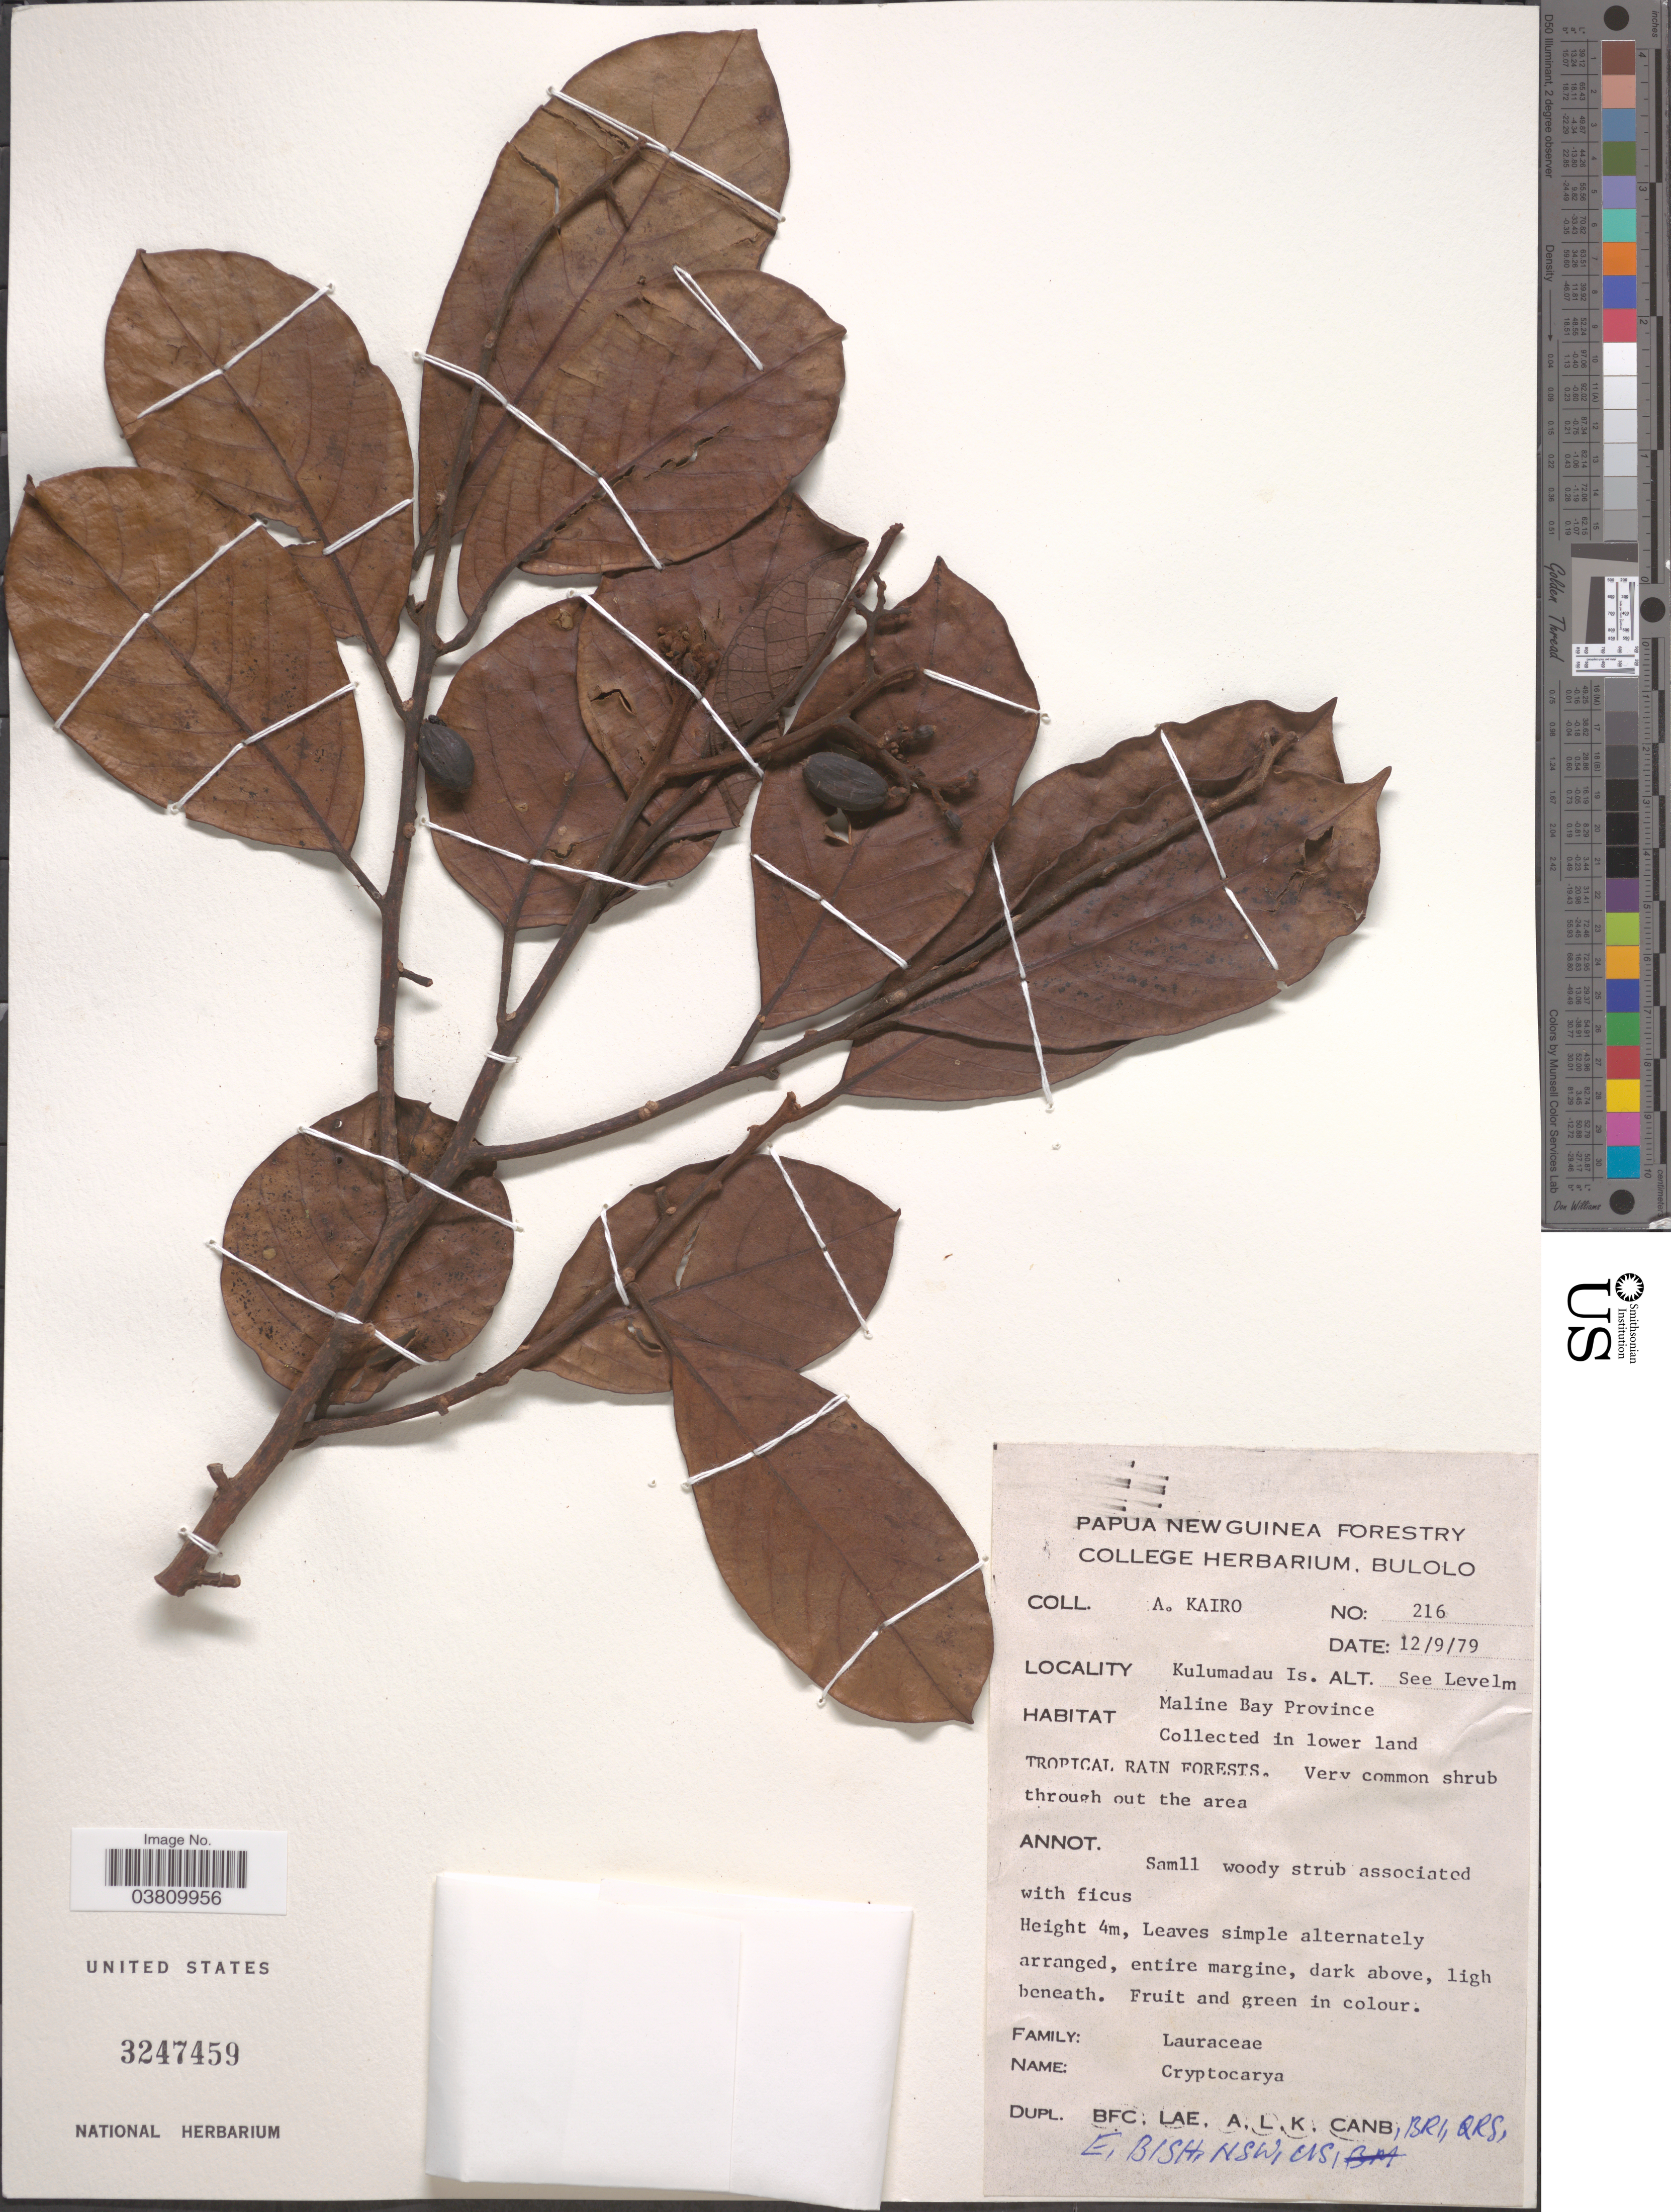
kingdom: Plantae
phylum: Tracheophyta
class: Magnoliopsida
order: Laurales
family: Lauraceae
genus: Cryptocarya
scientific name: Cryptocarya sp.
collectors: A. Kairo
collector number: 216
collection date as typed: Transcribed d/m/y: 12/9/79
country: Papua New Guinea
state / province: Milne Bay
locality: Kulumadau Is. Maline Bay Province. In lower land Tropical Rain Forests.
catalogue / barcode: US 3247459